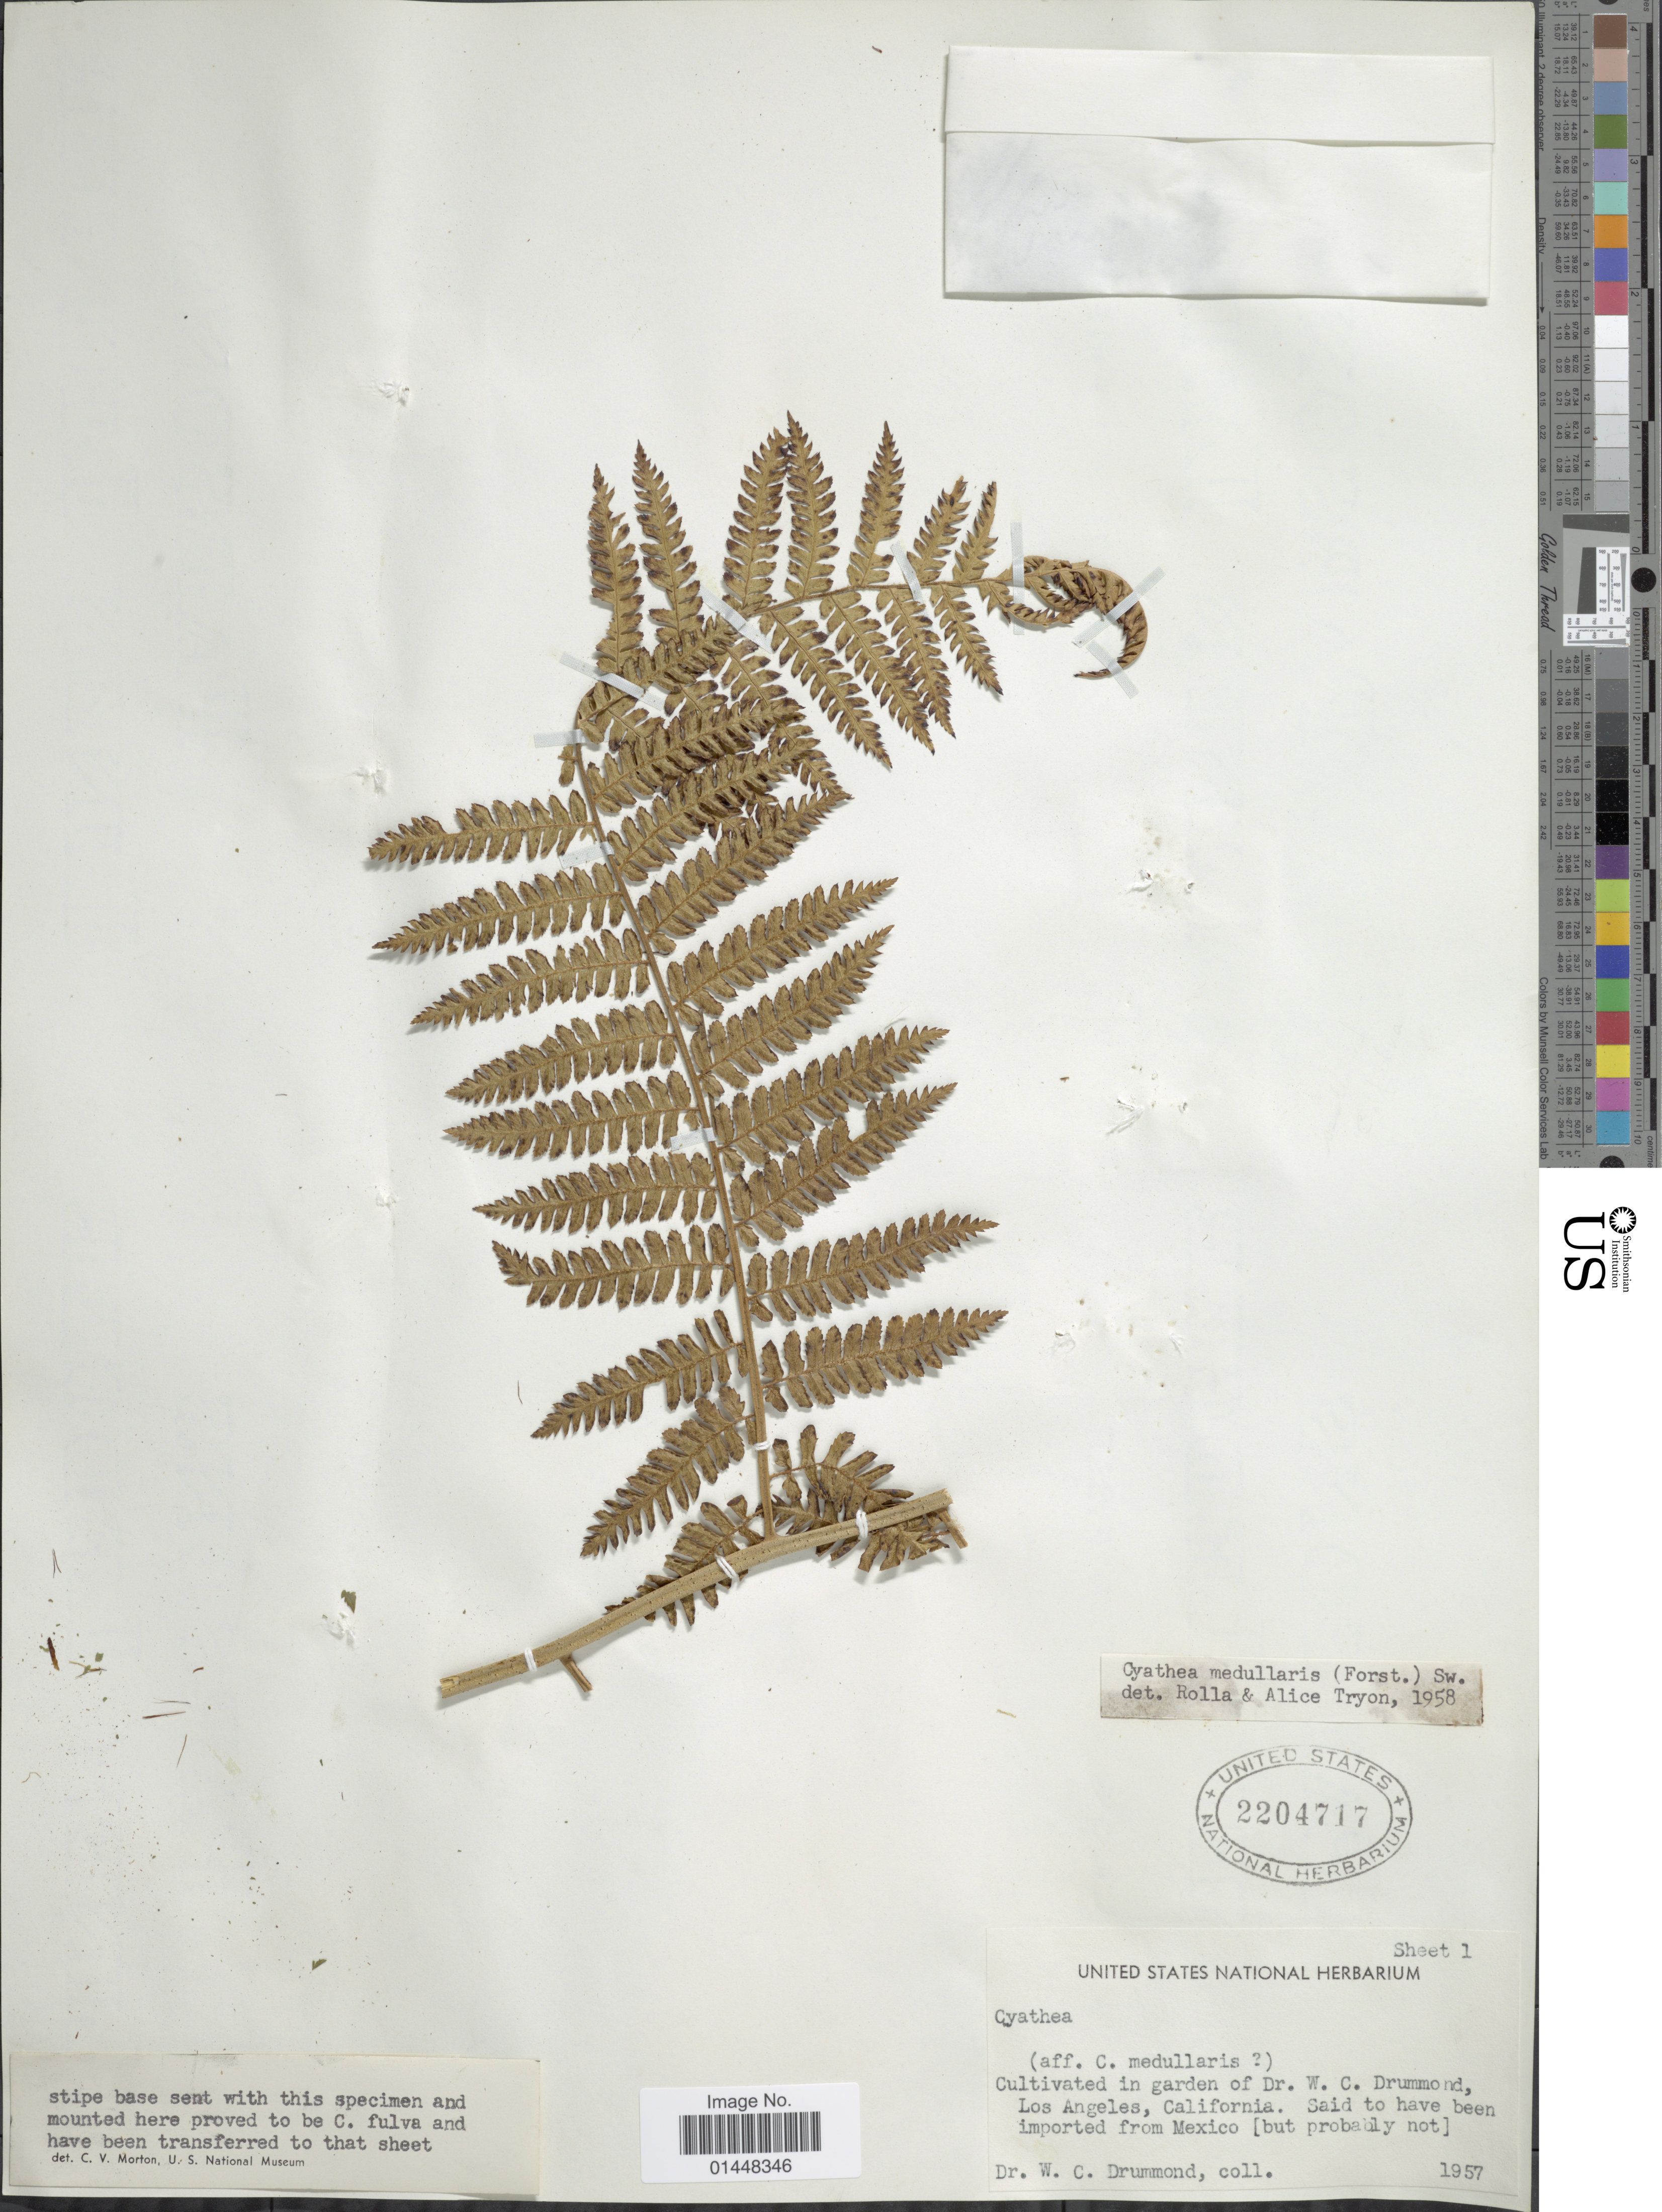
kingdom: Plantae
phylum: Tracheophyta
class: Polypodiopsida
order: Cyatheales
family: Cyatheaceae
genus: Cyathea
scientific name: Cyathea medullaris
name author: (G. Forst.) Sw.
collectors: W. Drummond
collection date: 1957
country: United States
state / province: California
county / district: Los Angeles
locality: Cultivated in Garden of Dr. W.C. Drummond, Los Angeles, California.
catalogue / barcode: US 2204717